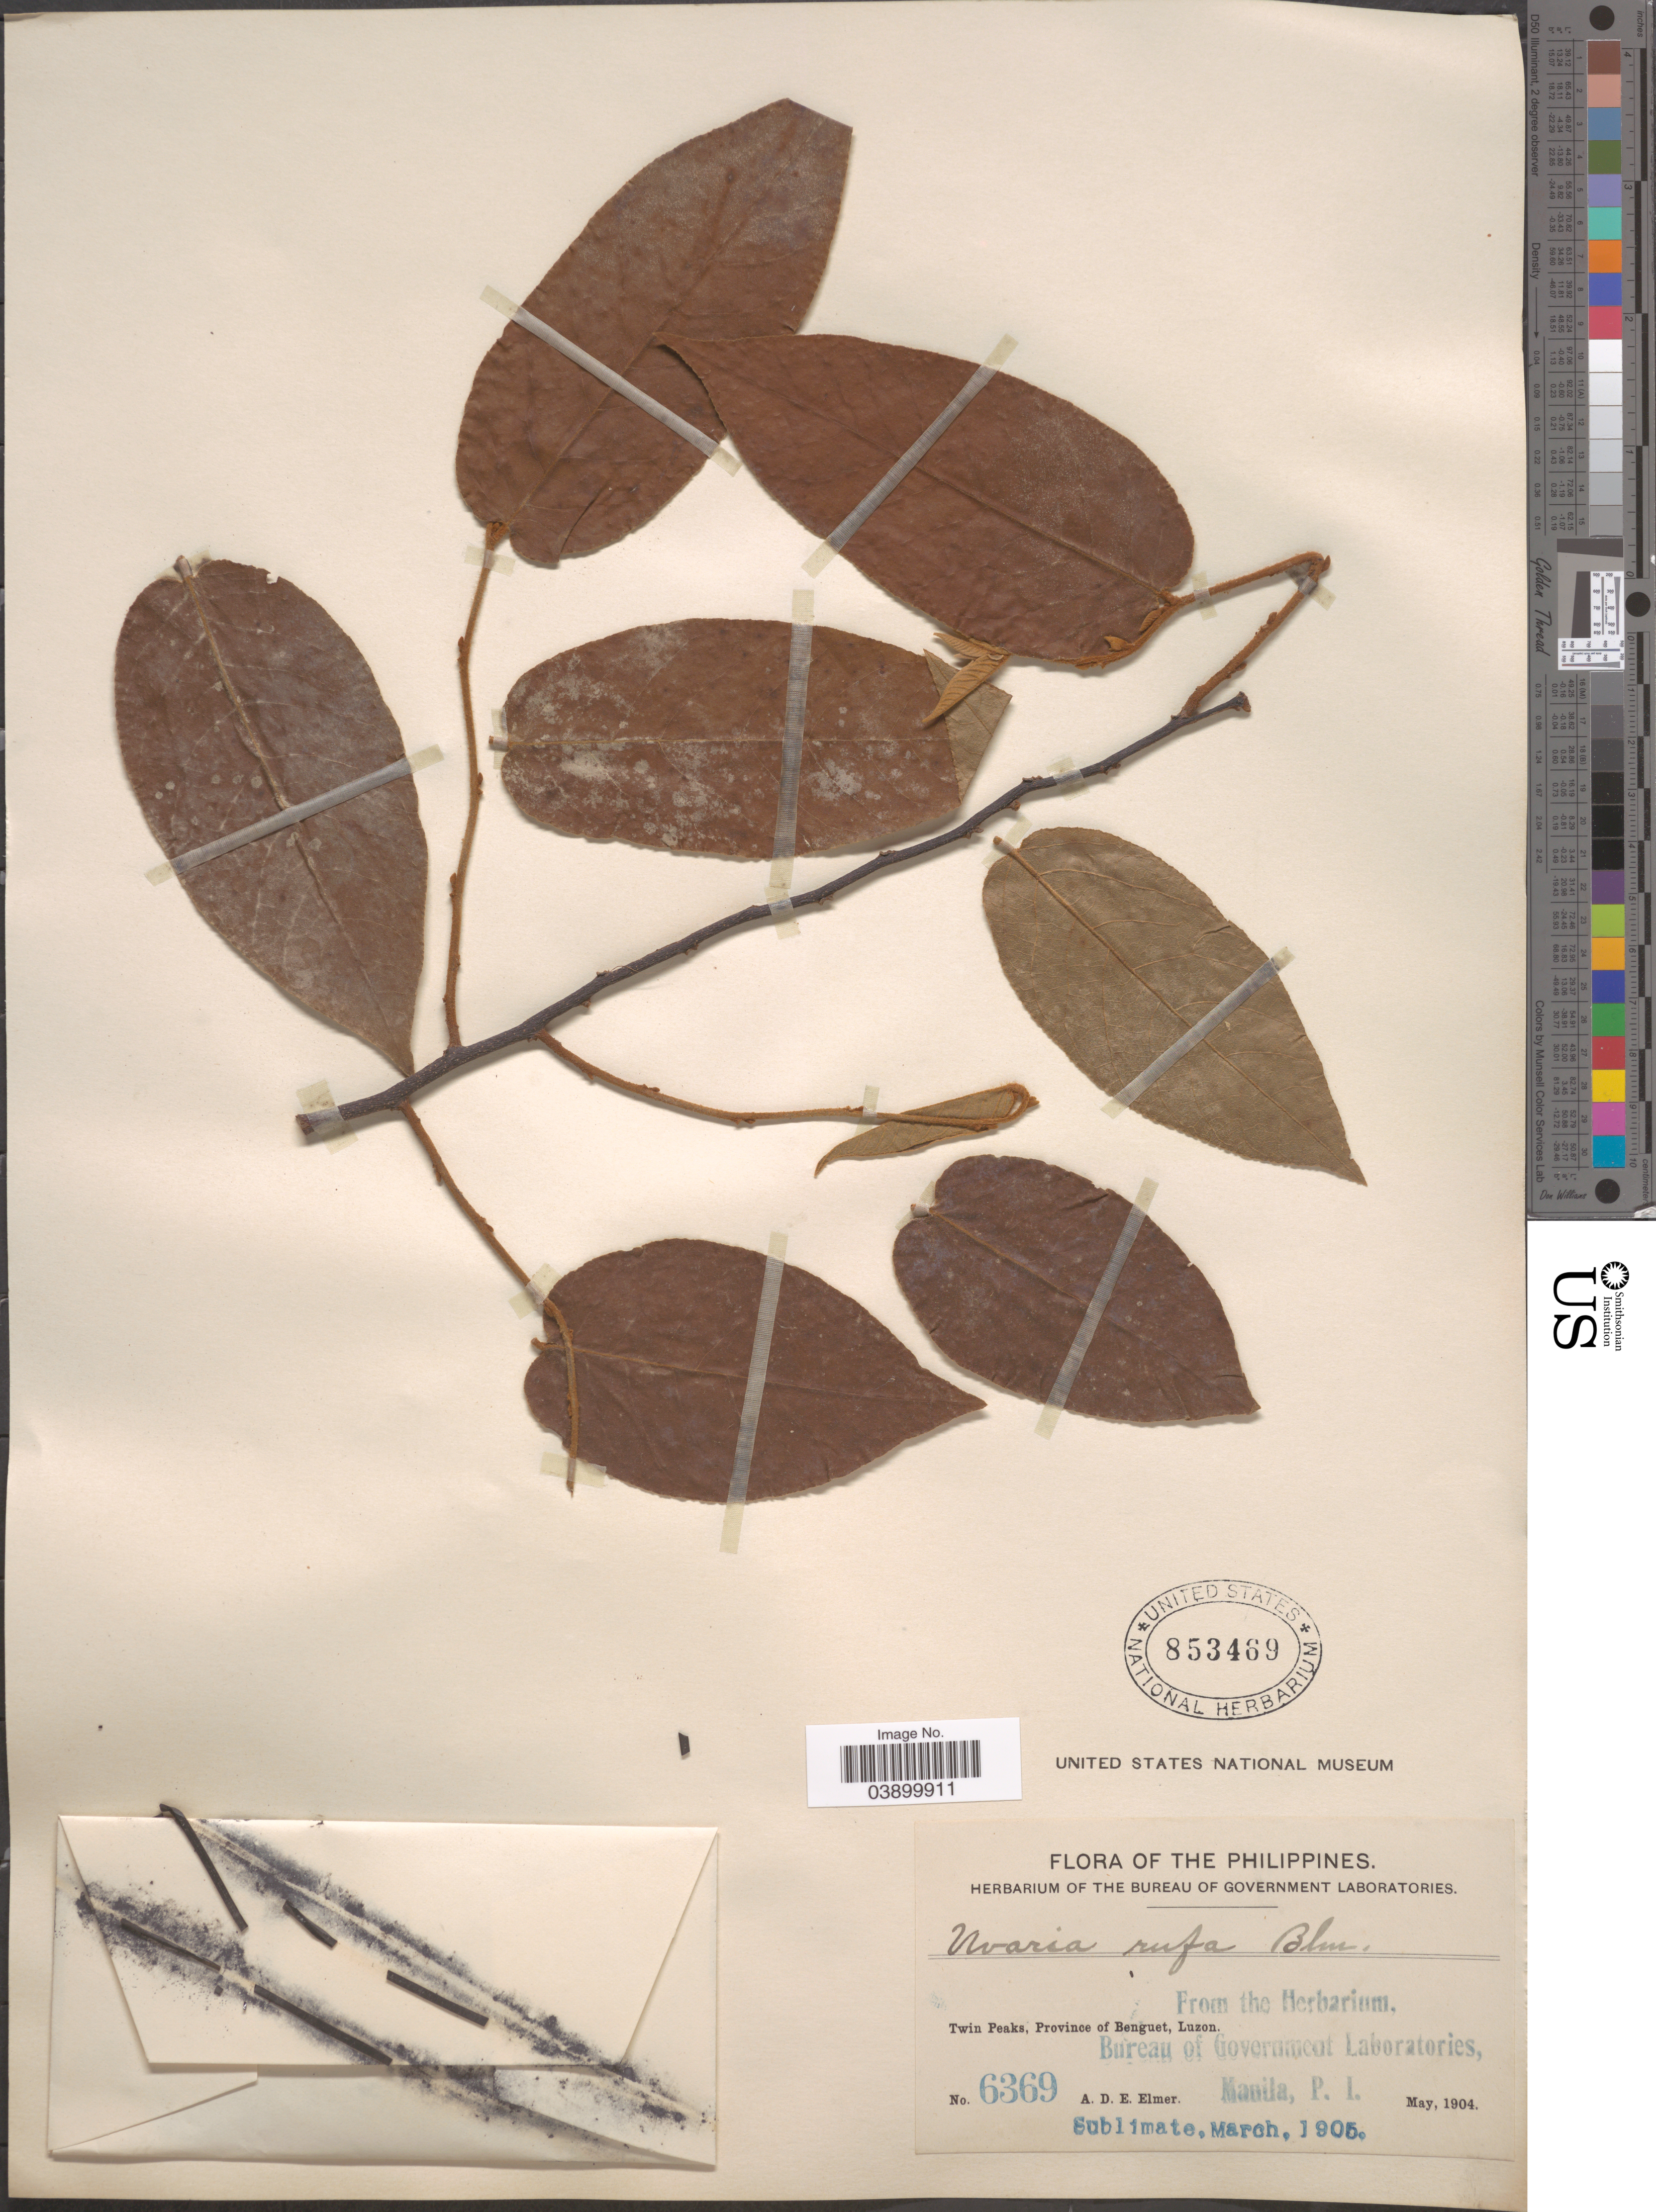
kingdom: Plantae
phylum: Tracheophyta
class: Magnoliopsida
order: Magnoliales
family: Annonaceae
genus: Uvaria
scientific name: Uvaria rufa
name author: Blume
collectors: A. D. E. Elmer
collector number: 6369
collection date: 1904-05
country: Philippines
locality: Twin Peaks, Province of Benguet, Luzon.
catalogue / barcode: US 853469